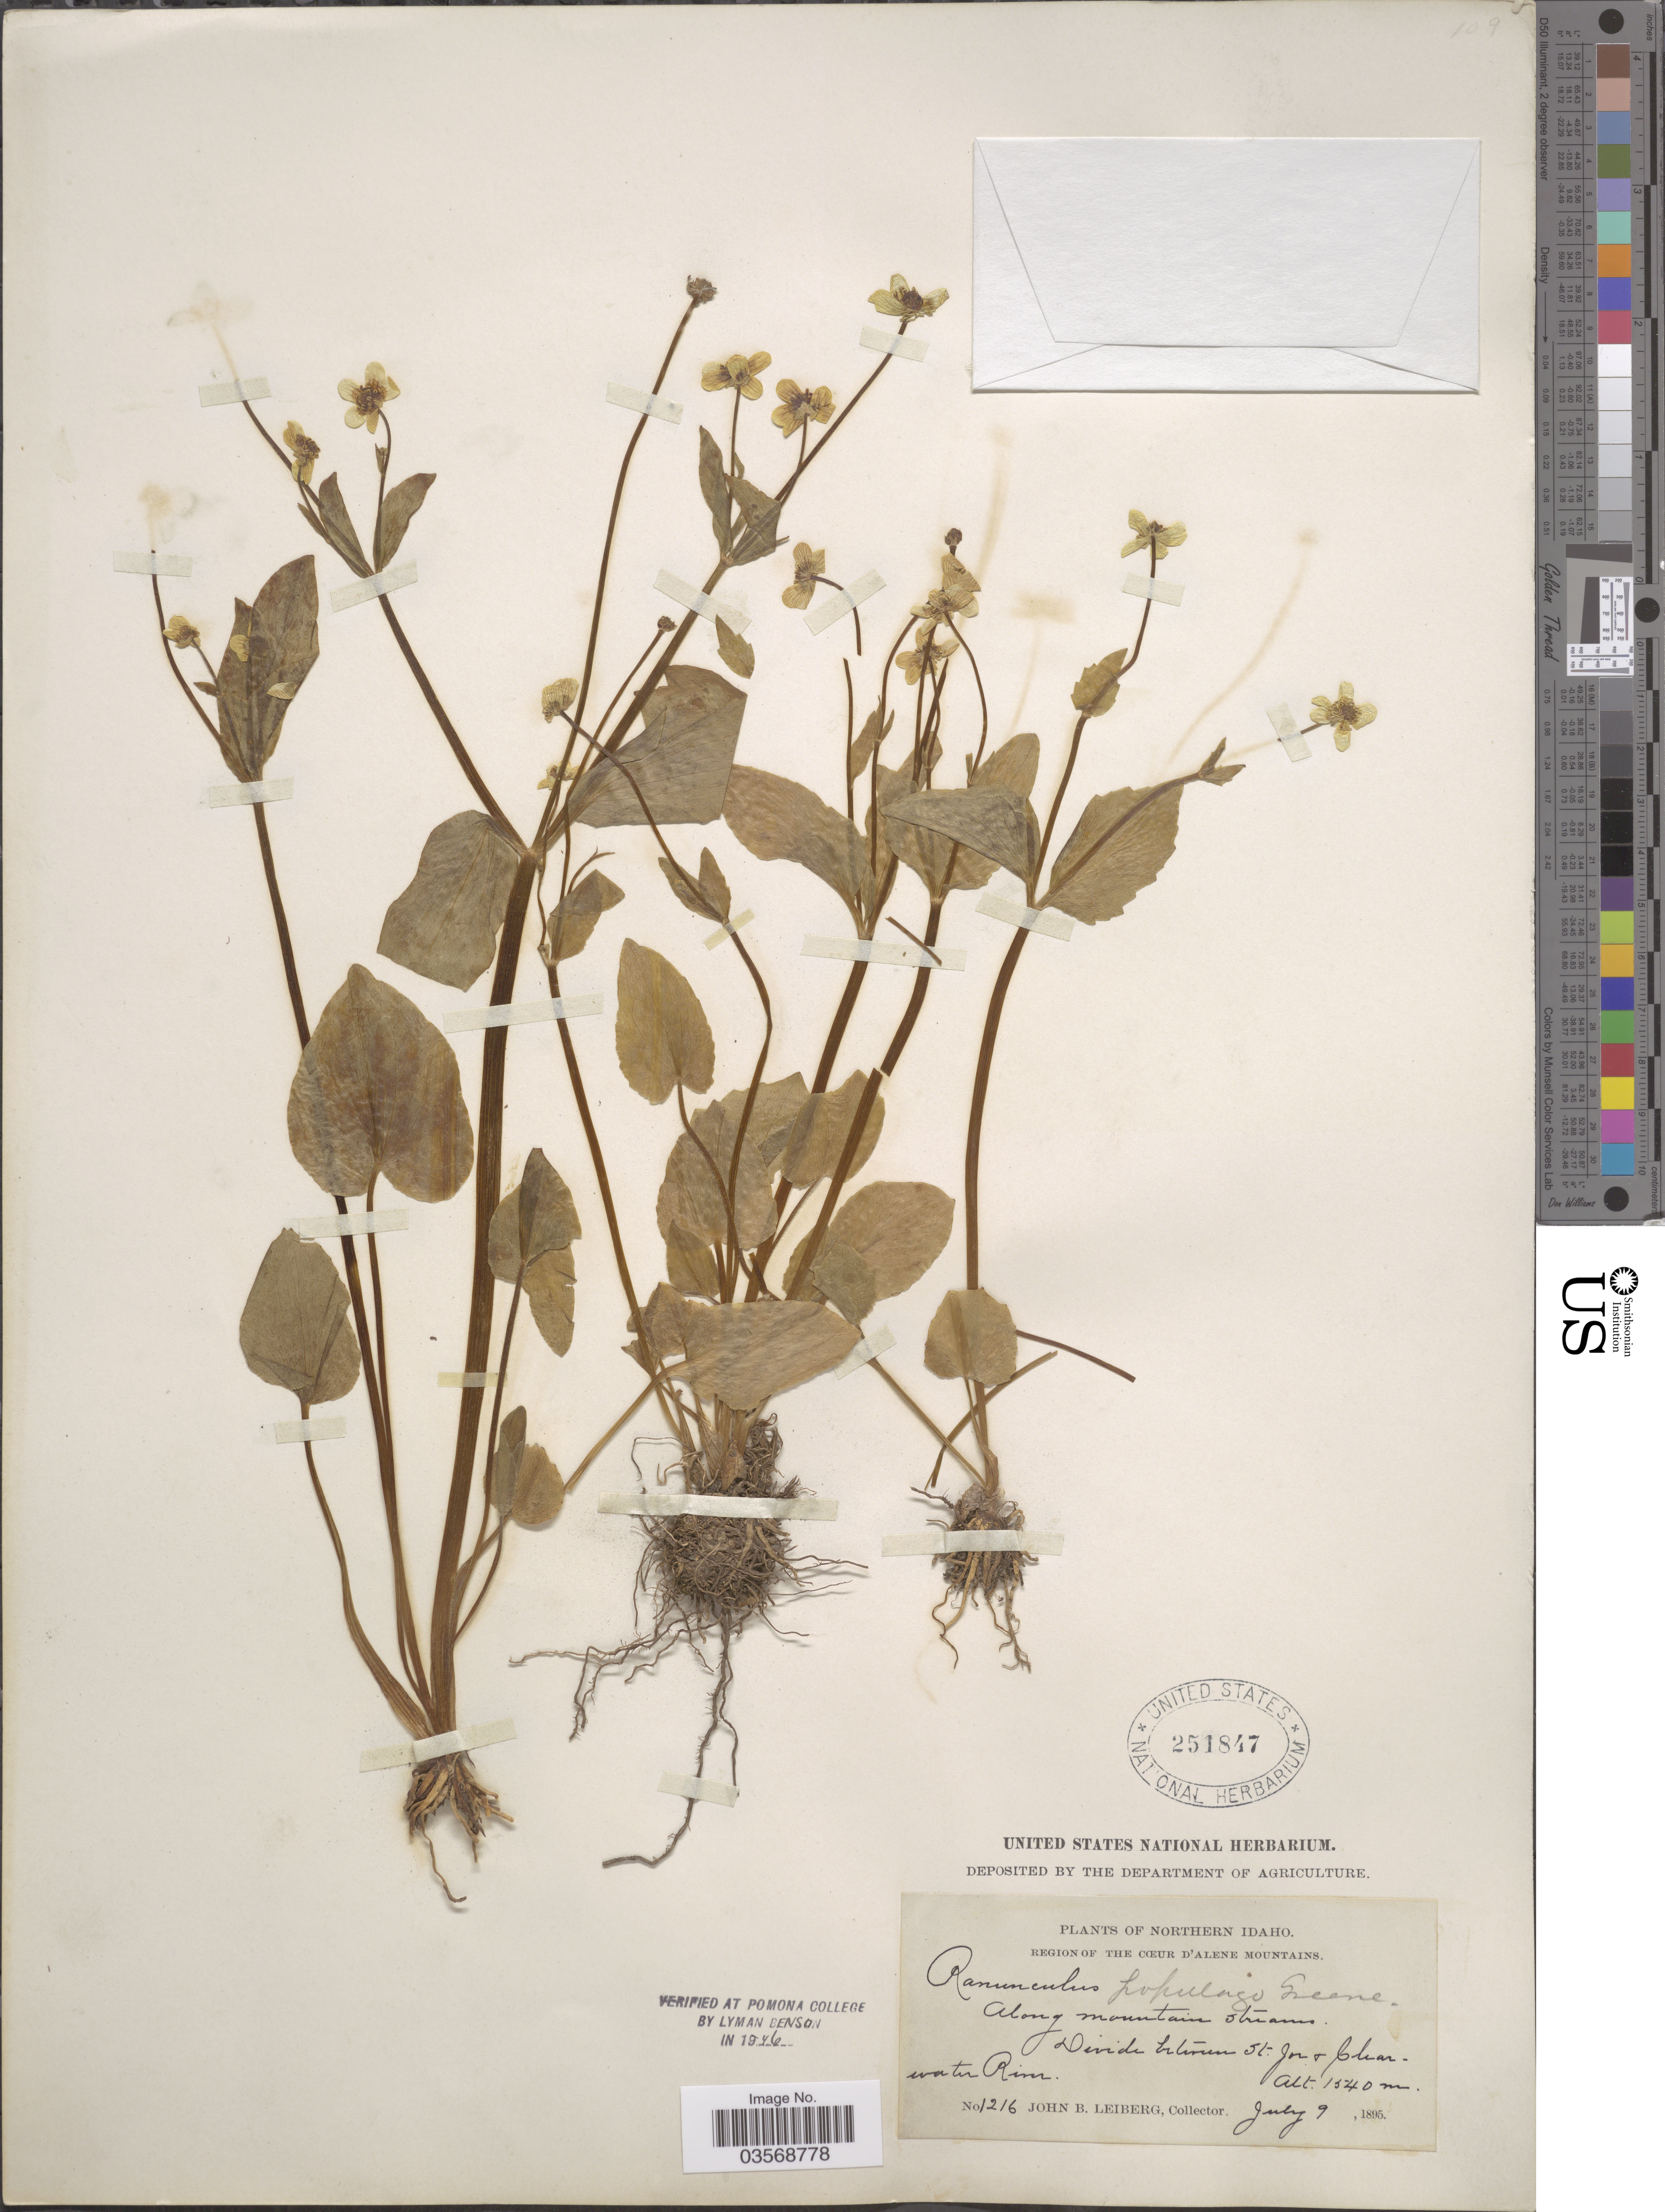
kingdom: Plantae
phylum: Tracheophyta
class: Magnoliopsida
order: Ranunculales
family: Ranunculaceae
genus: Ranunculus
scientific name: Ranunculus populago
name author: Greene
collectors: J. B. Leiberg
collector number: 1216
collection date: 1895-07-09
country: United States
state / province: Idaho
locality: Northern Idaho. Region of the Cœur d'Alene Mountains. Along mountain streams. Divide between St. Joe & Clearwater River.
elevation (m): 1540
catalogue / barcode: US 251847